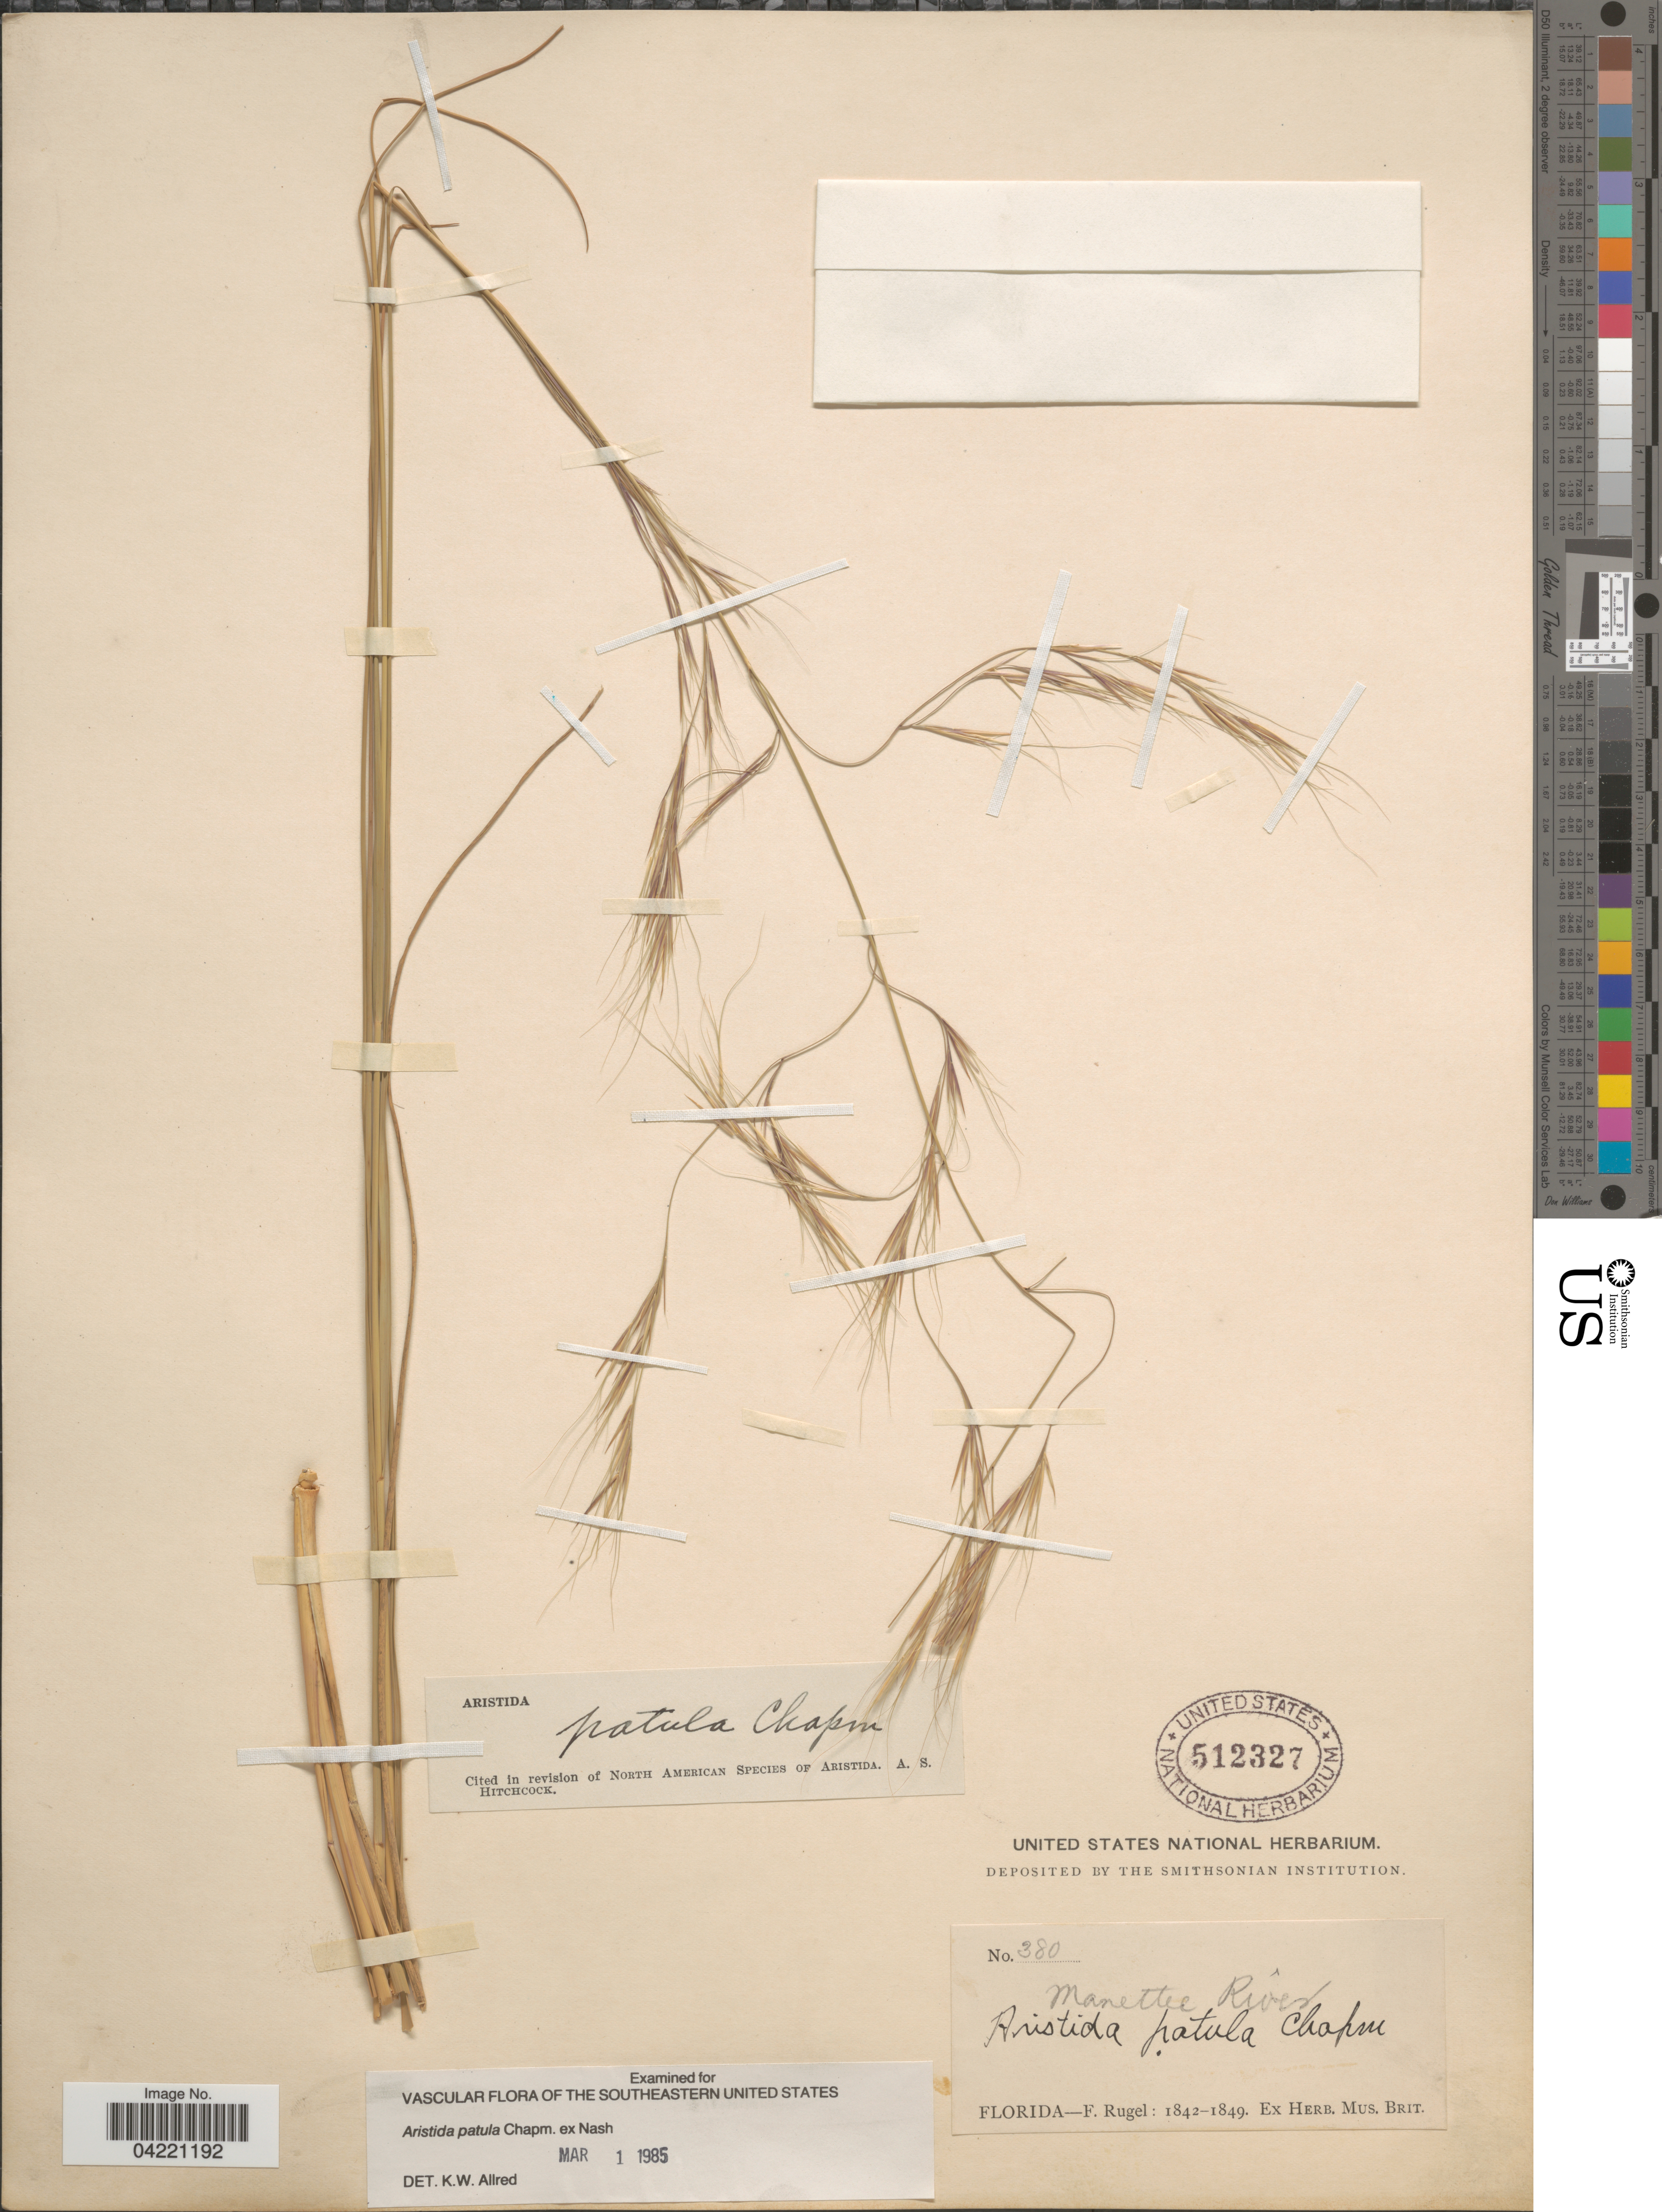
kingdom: Plantae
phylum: Tracheophyta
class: Liliopsida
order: Poales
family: Poaceae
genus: Aristida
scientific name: Aristida patula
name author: Chapm. ex Nash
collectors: F. Rugel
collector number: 380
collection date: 1842/1849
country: United States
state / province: Florida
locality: Manettee River.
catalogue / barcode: US 512327